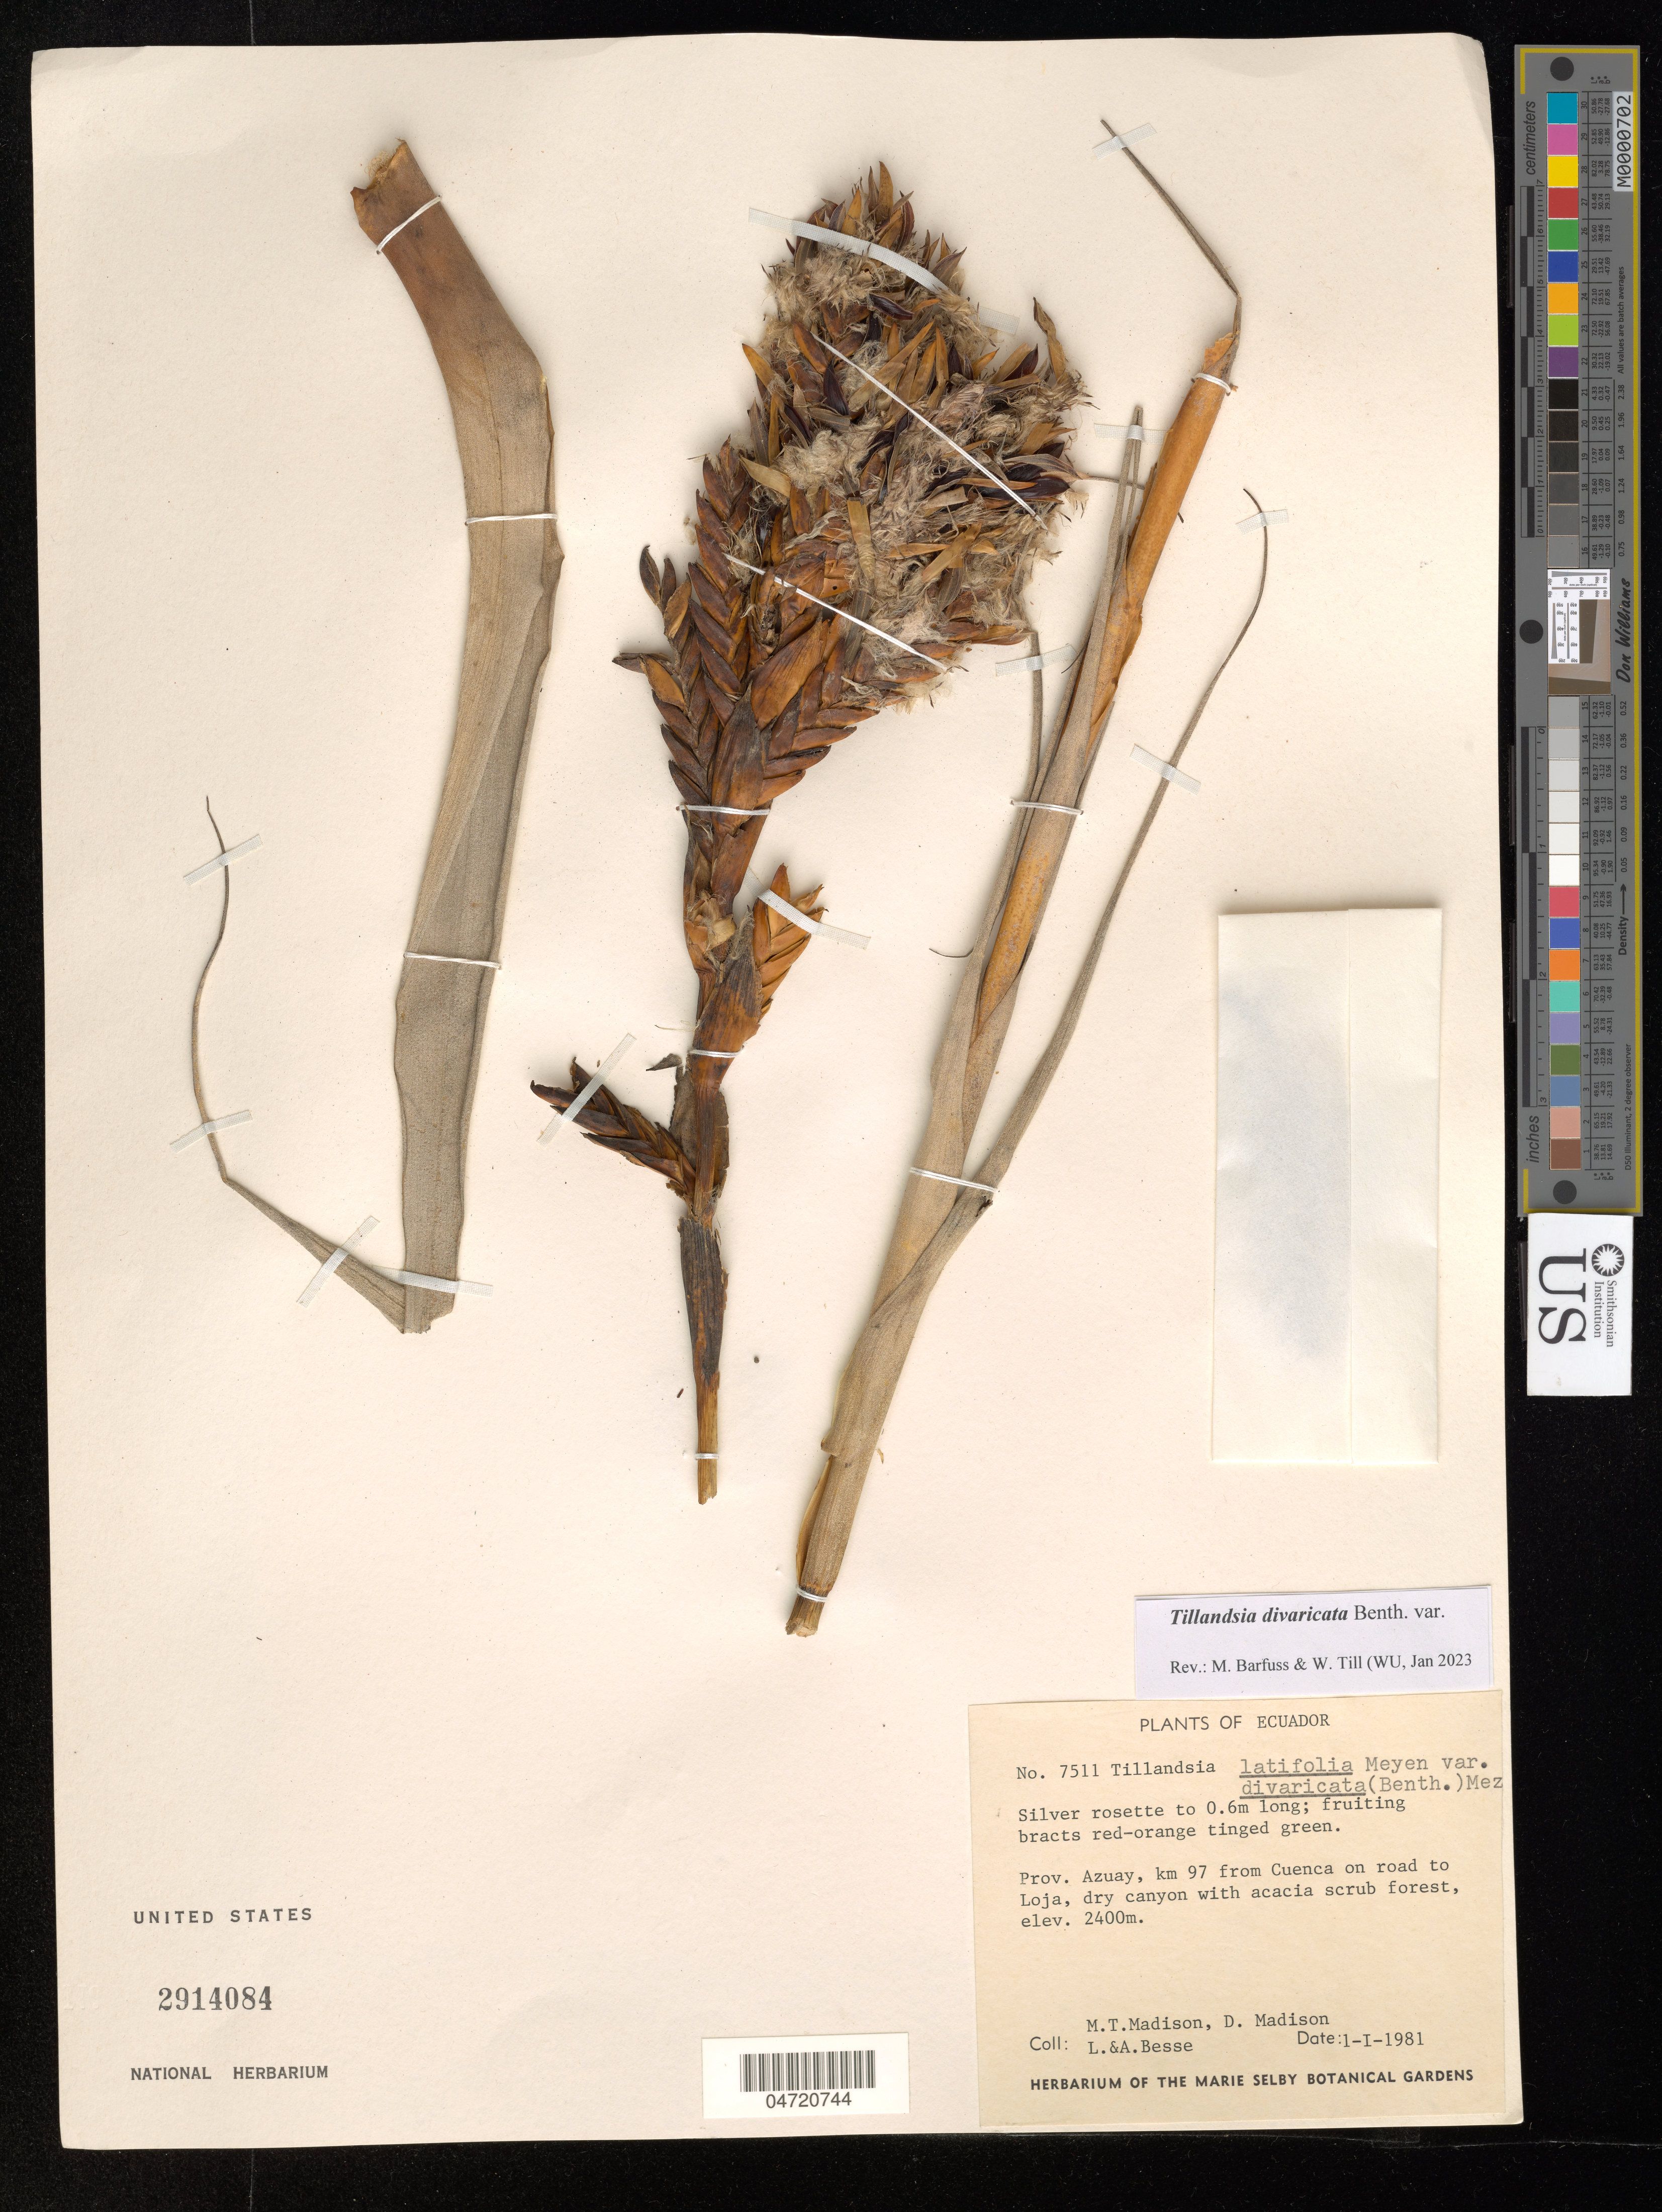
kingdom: Plantae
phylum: Tracheophyta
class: Liliopsida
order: Poales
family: Bromeliaceae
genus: Tillandsia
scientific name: Tillandsia divaricata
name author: Benth.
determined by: Barfuss, Michael H.; Till, W.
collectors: M. T. Madison, D. Madison, L. Besse & A. Besse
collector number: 7511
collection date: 1981-01-01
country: Ecuador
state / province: Azuay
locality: Km 97 from Cuenca on road to Loja.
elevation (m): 2400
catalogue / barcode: US 2914084